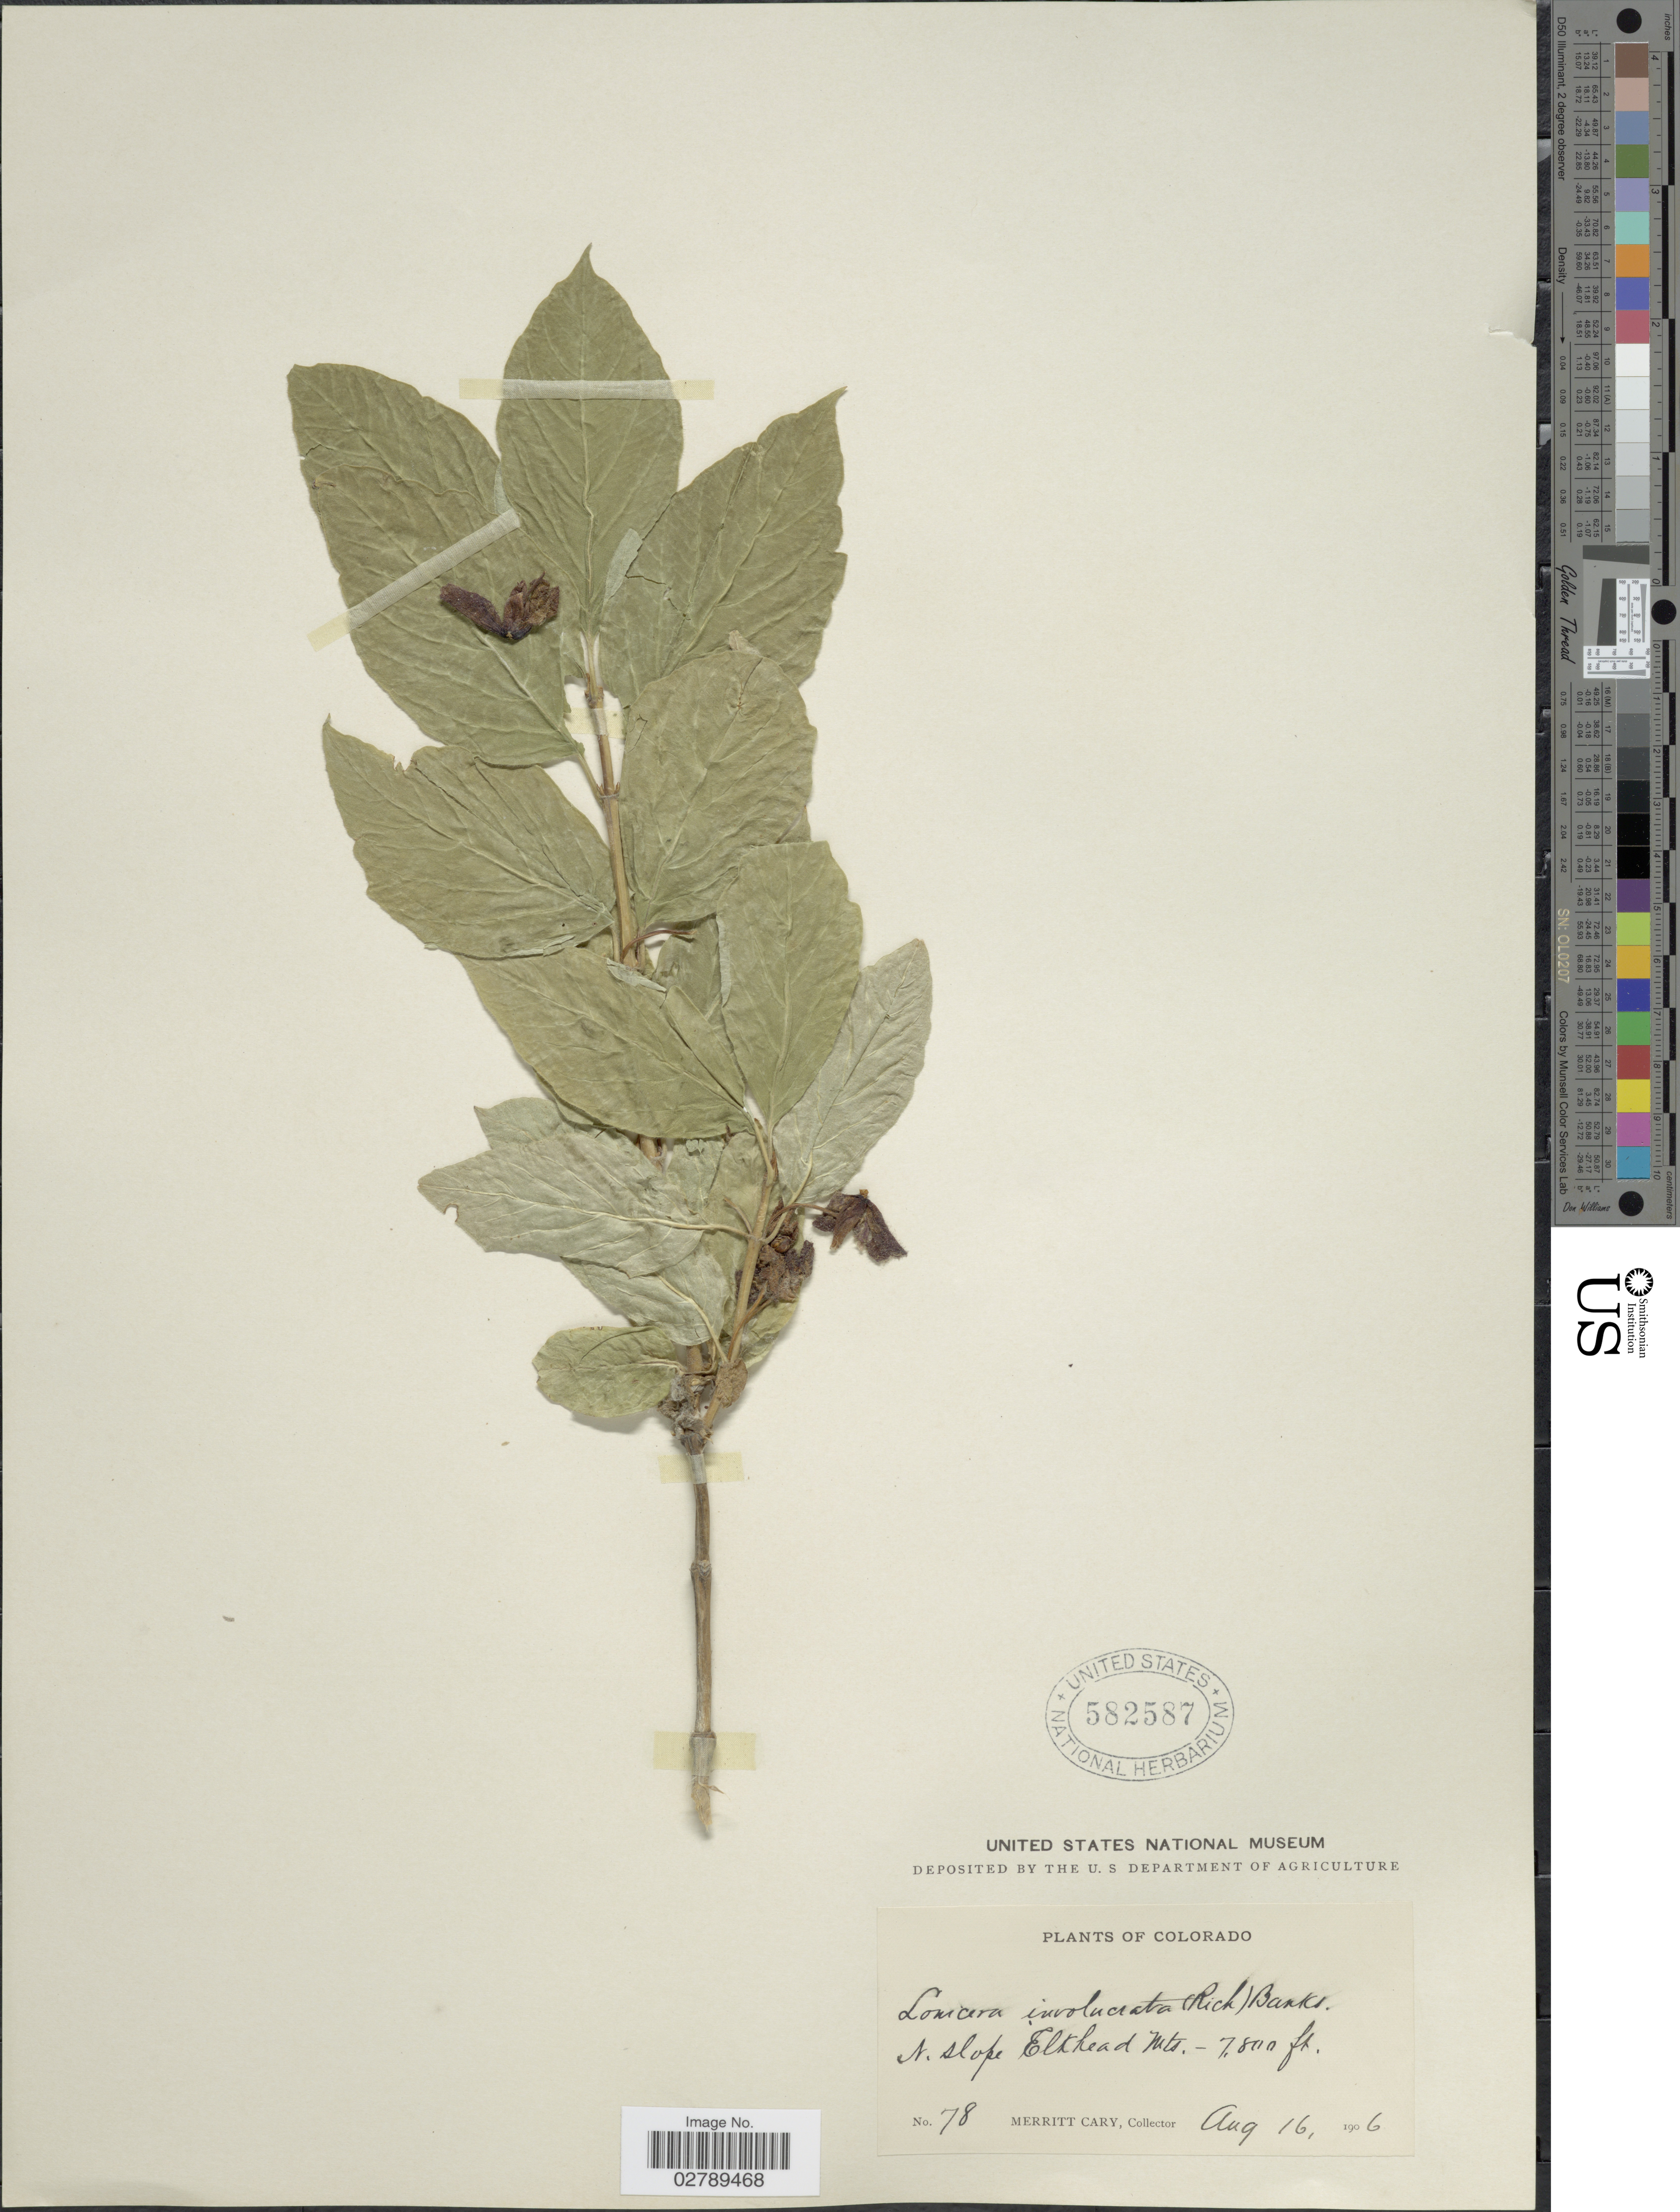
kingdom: Plantae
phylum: Tracheophyta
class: Magnoliopsida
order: Dipsacales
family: Caprifoliaceae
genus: Lonicera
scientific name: Lonicera involucrata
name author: (Richardson) Banks ex Spreng.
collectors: M. Cary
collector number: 78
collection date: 1906-08-16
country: United States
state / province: Colorado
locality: N. slope Elkhead Mts.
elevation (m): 2377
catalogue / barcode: US 582587